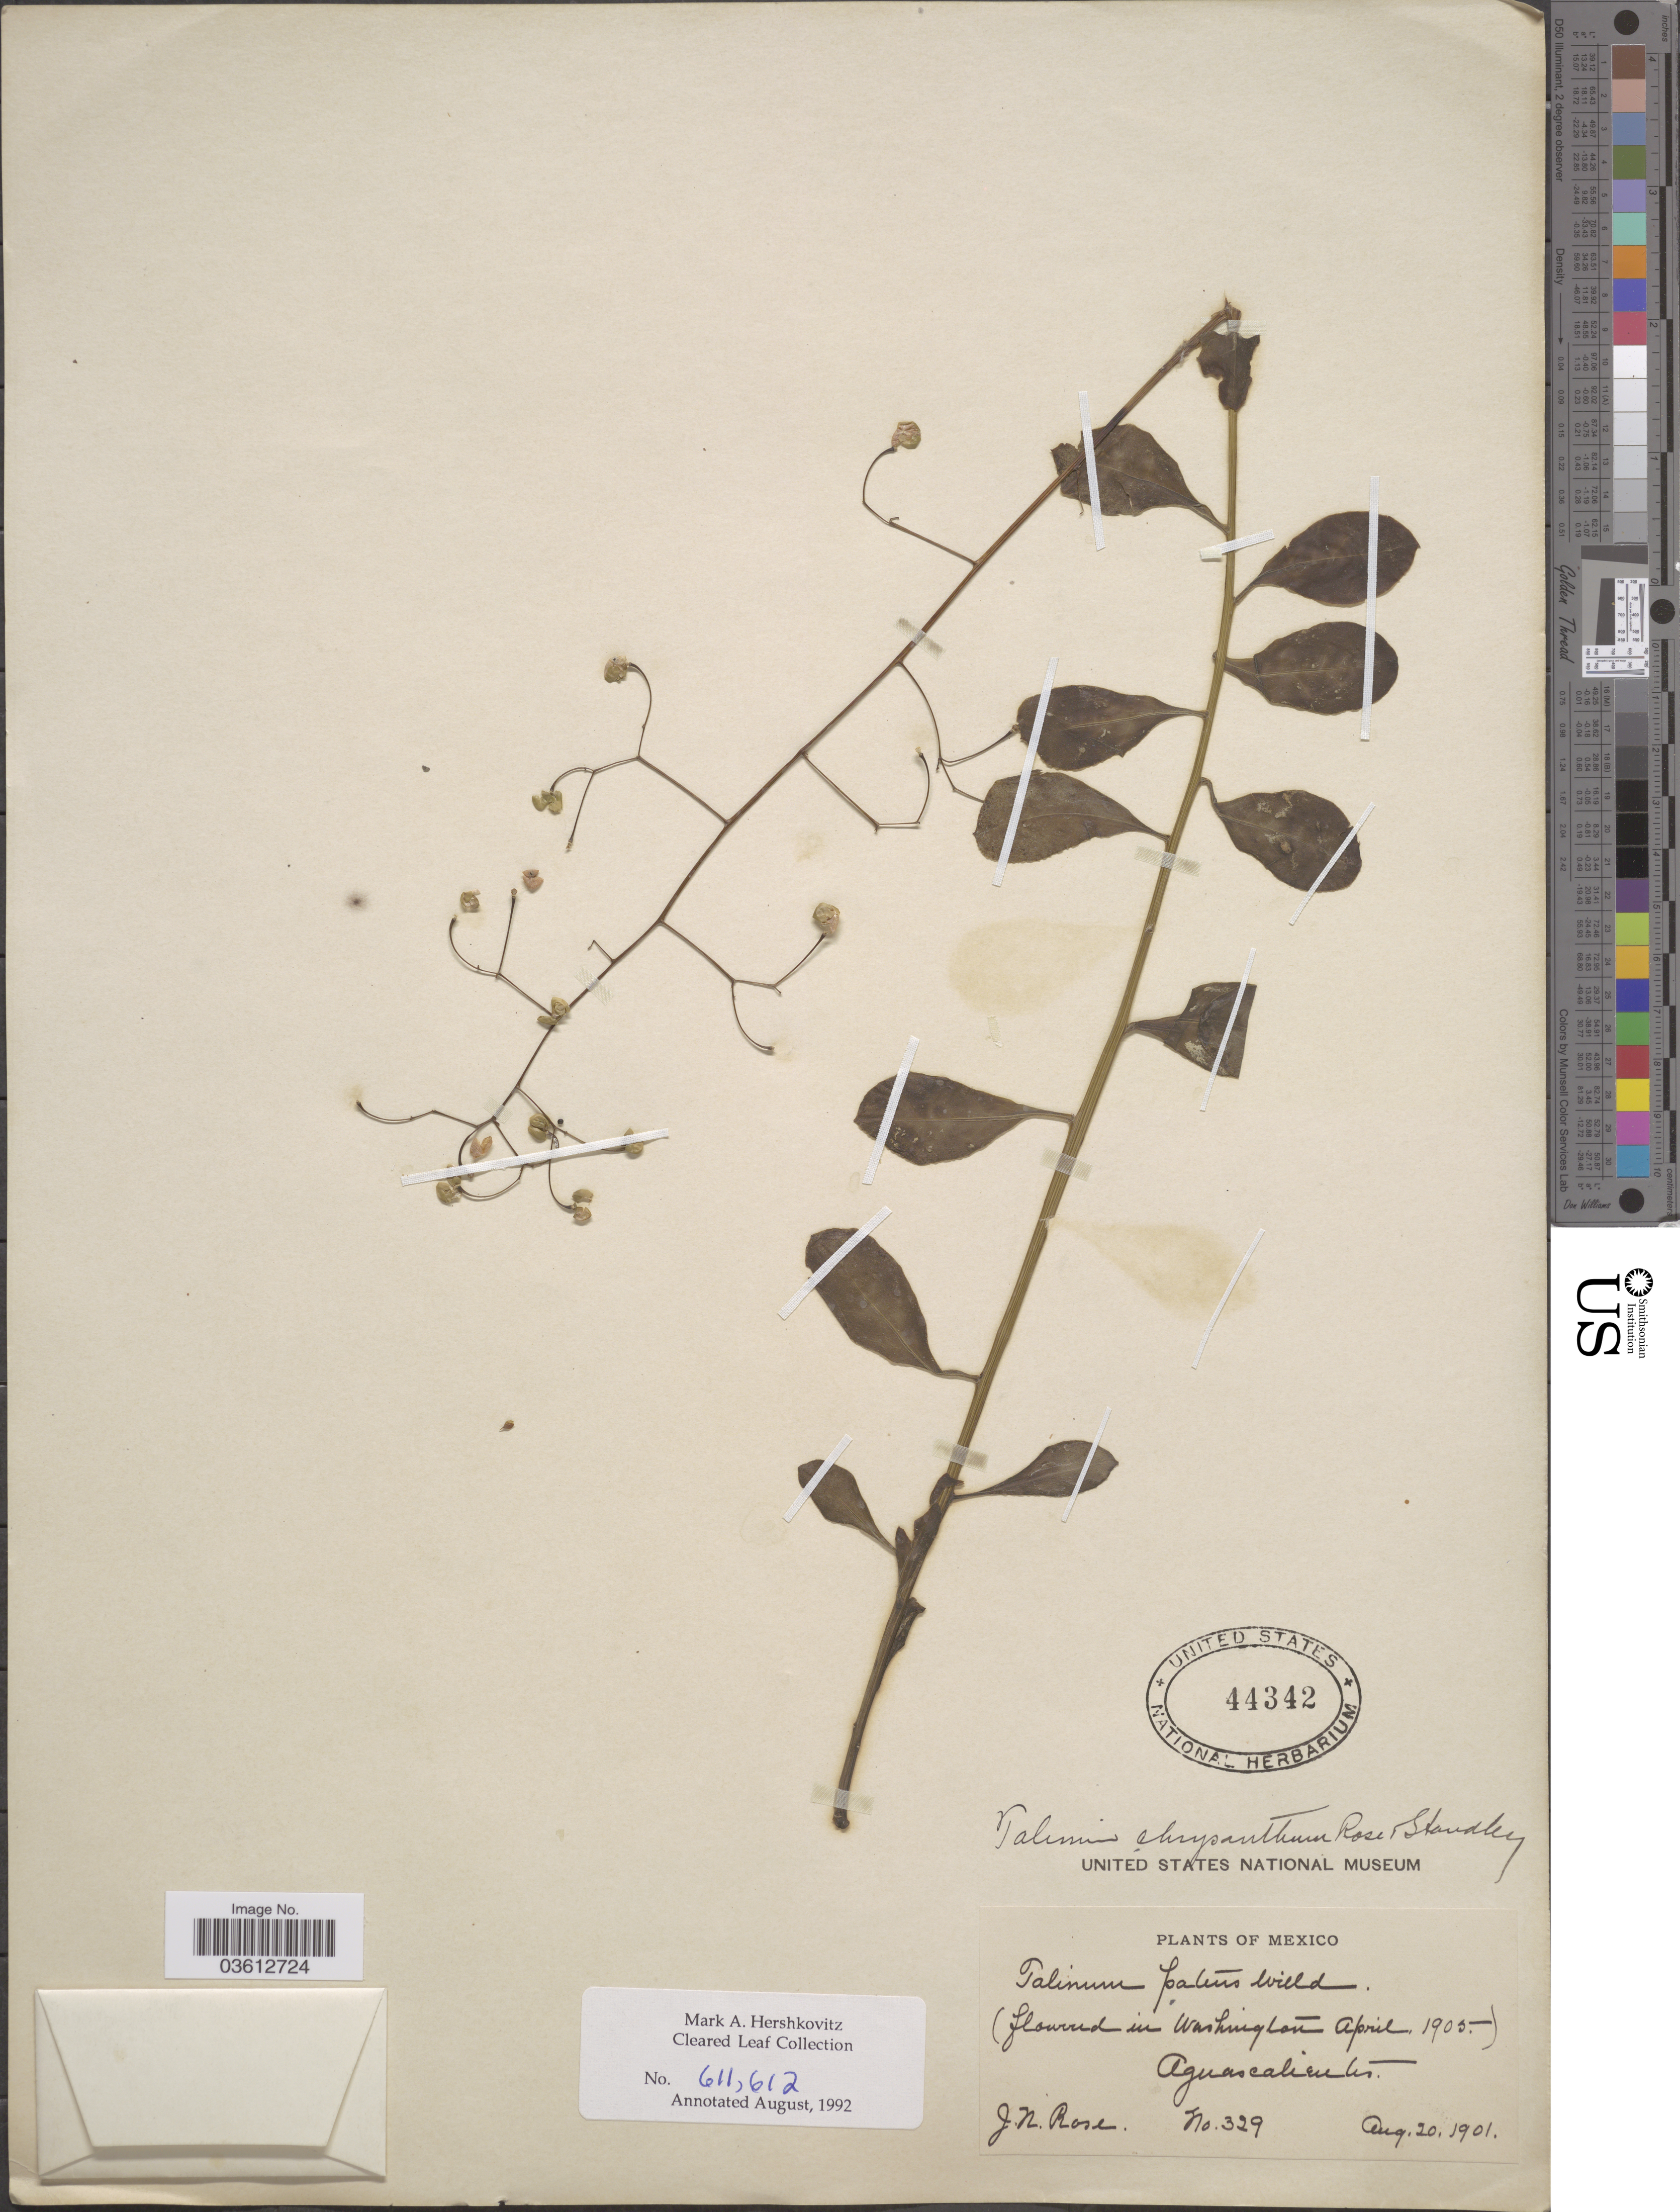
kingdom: Plantae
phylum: Tracheophyta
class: Magnoliopsida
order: Caryophyllales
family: Talinaceae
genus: Talinum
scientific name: Talinum chrysanthum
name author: Rose & Standl.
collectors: J. N. Rose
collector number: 329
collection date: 1901-08-20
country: Mexico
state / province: Aguascalientes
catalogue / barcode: US 44342